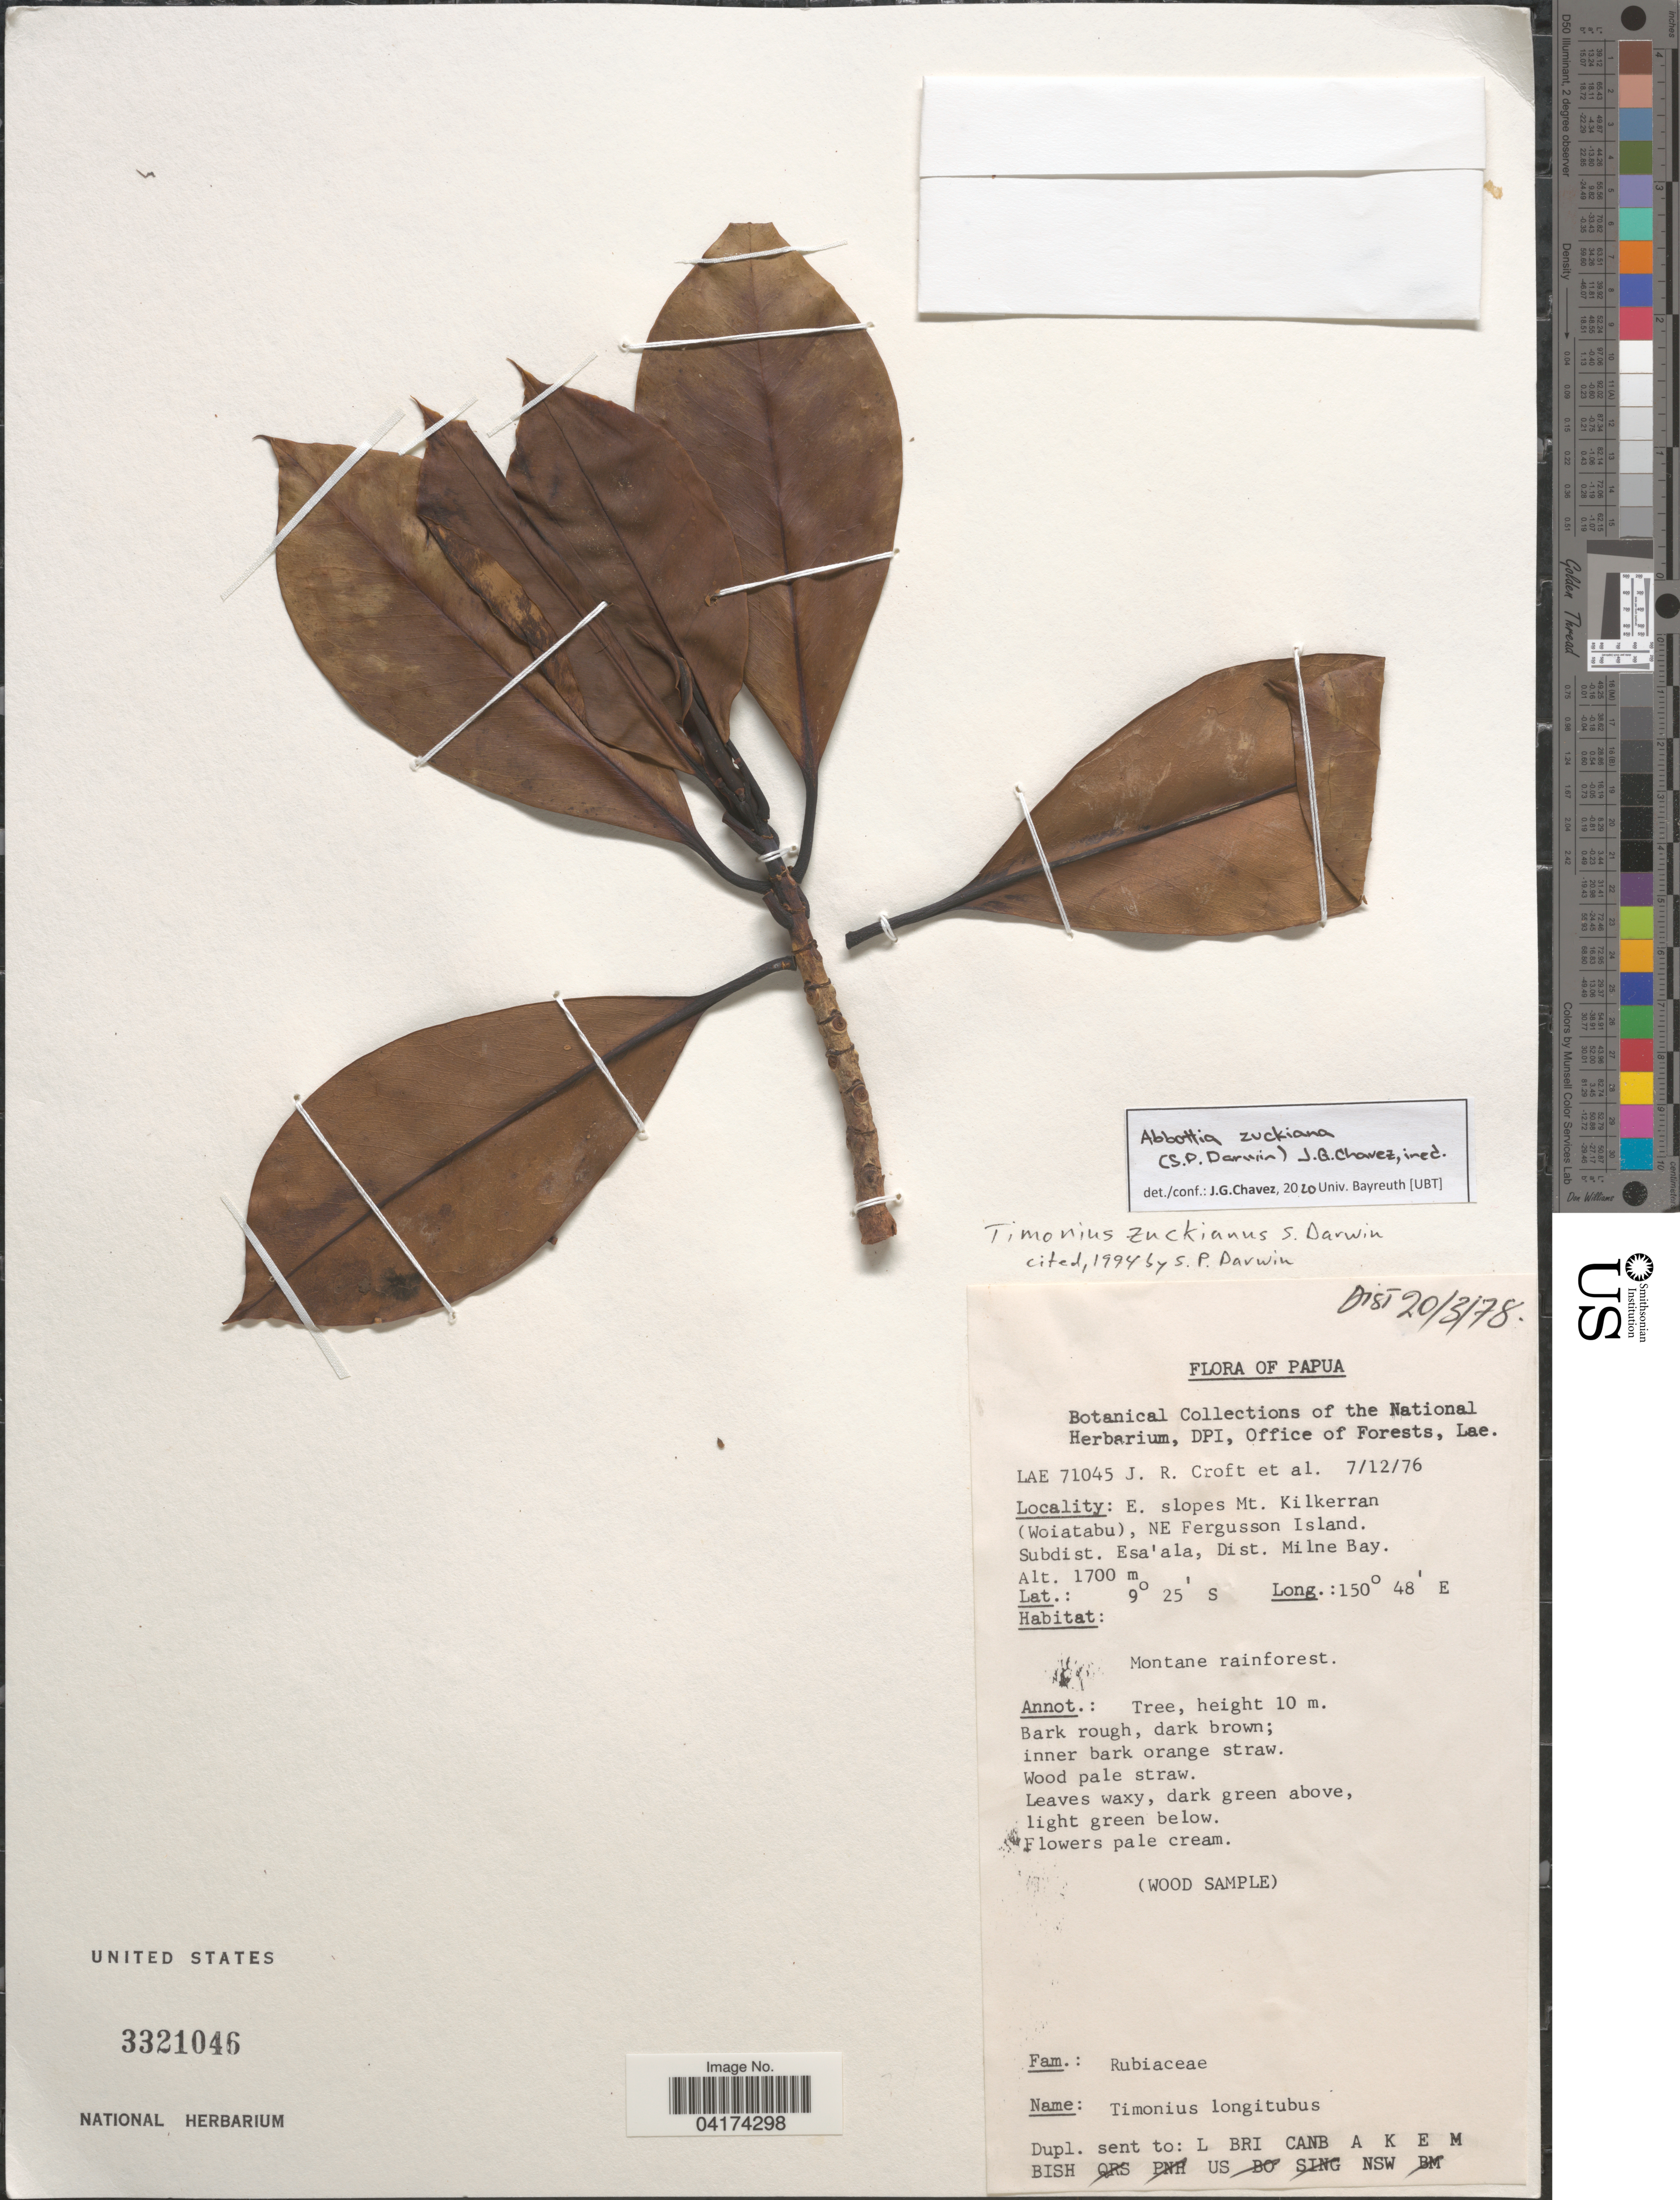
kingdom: Plantae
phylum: Tracheophyta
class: Magnoliopsida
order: Gentianales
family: Rubiaceae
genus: Abbottia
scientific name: Abbottia zuckiana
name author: (S.P. Darwin) J.G. Chavez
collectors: J. R. Croft & et al.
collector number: LAE 71045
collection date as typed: Transcribed d/m/y: 7/12/76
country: Papua New Guinea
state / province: Milne Bay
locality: Papua. E. slopes Mt. Kilkerran (Woiatabu), NE Fergusson Island. Subdist. Esa'ala, Dist. Milne Bay.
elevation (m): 1700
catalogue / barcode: US 3321046